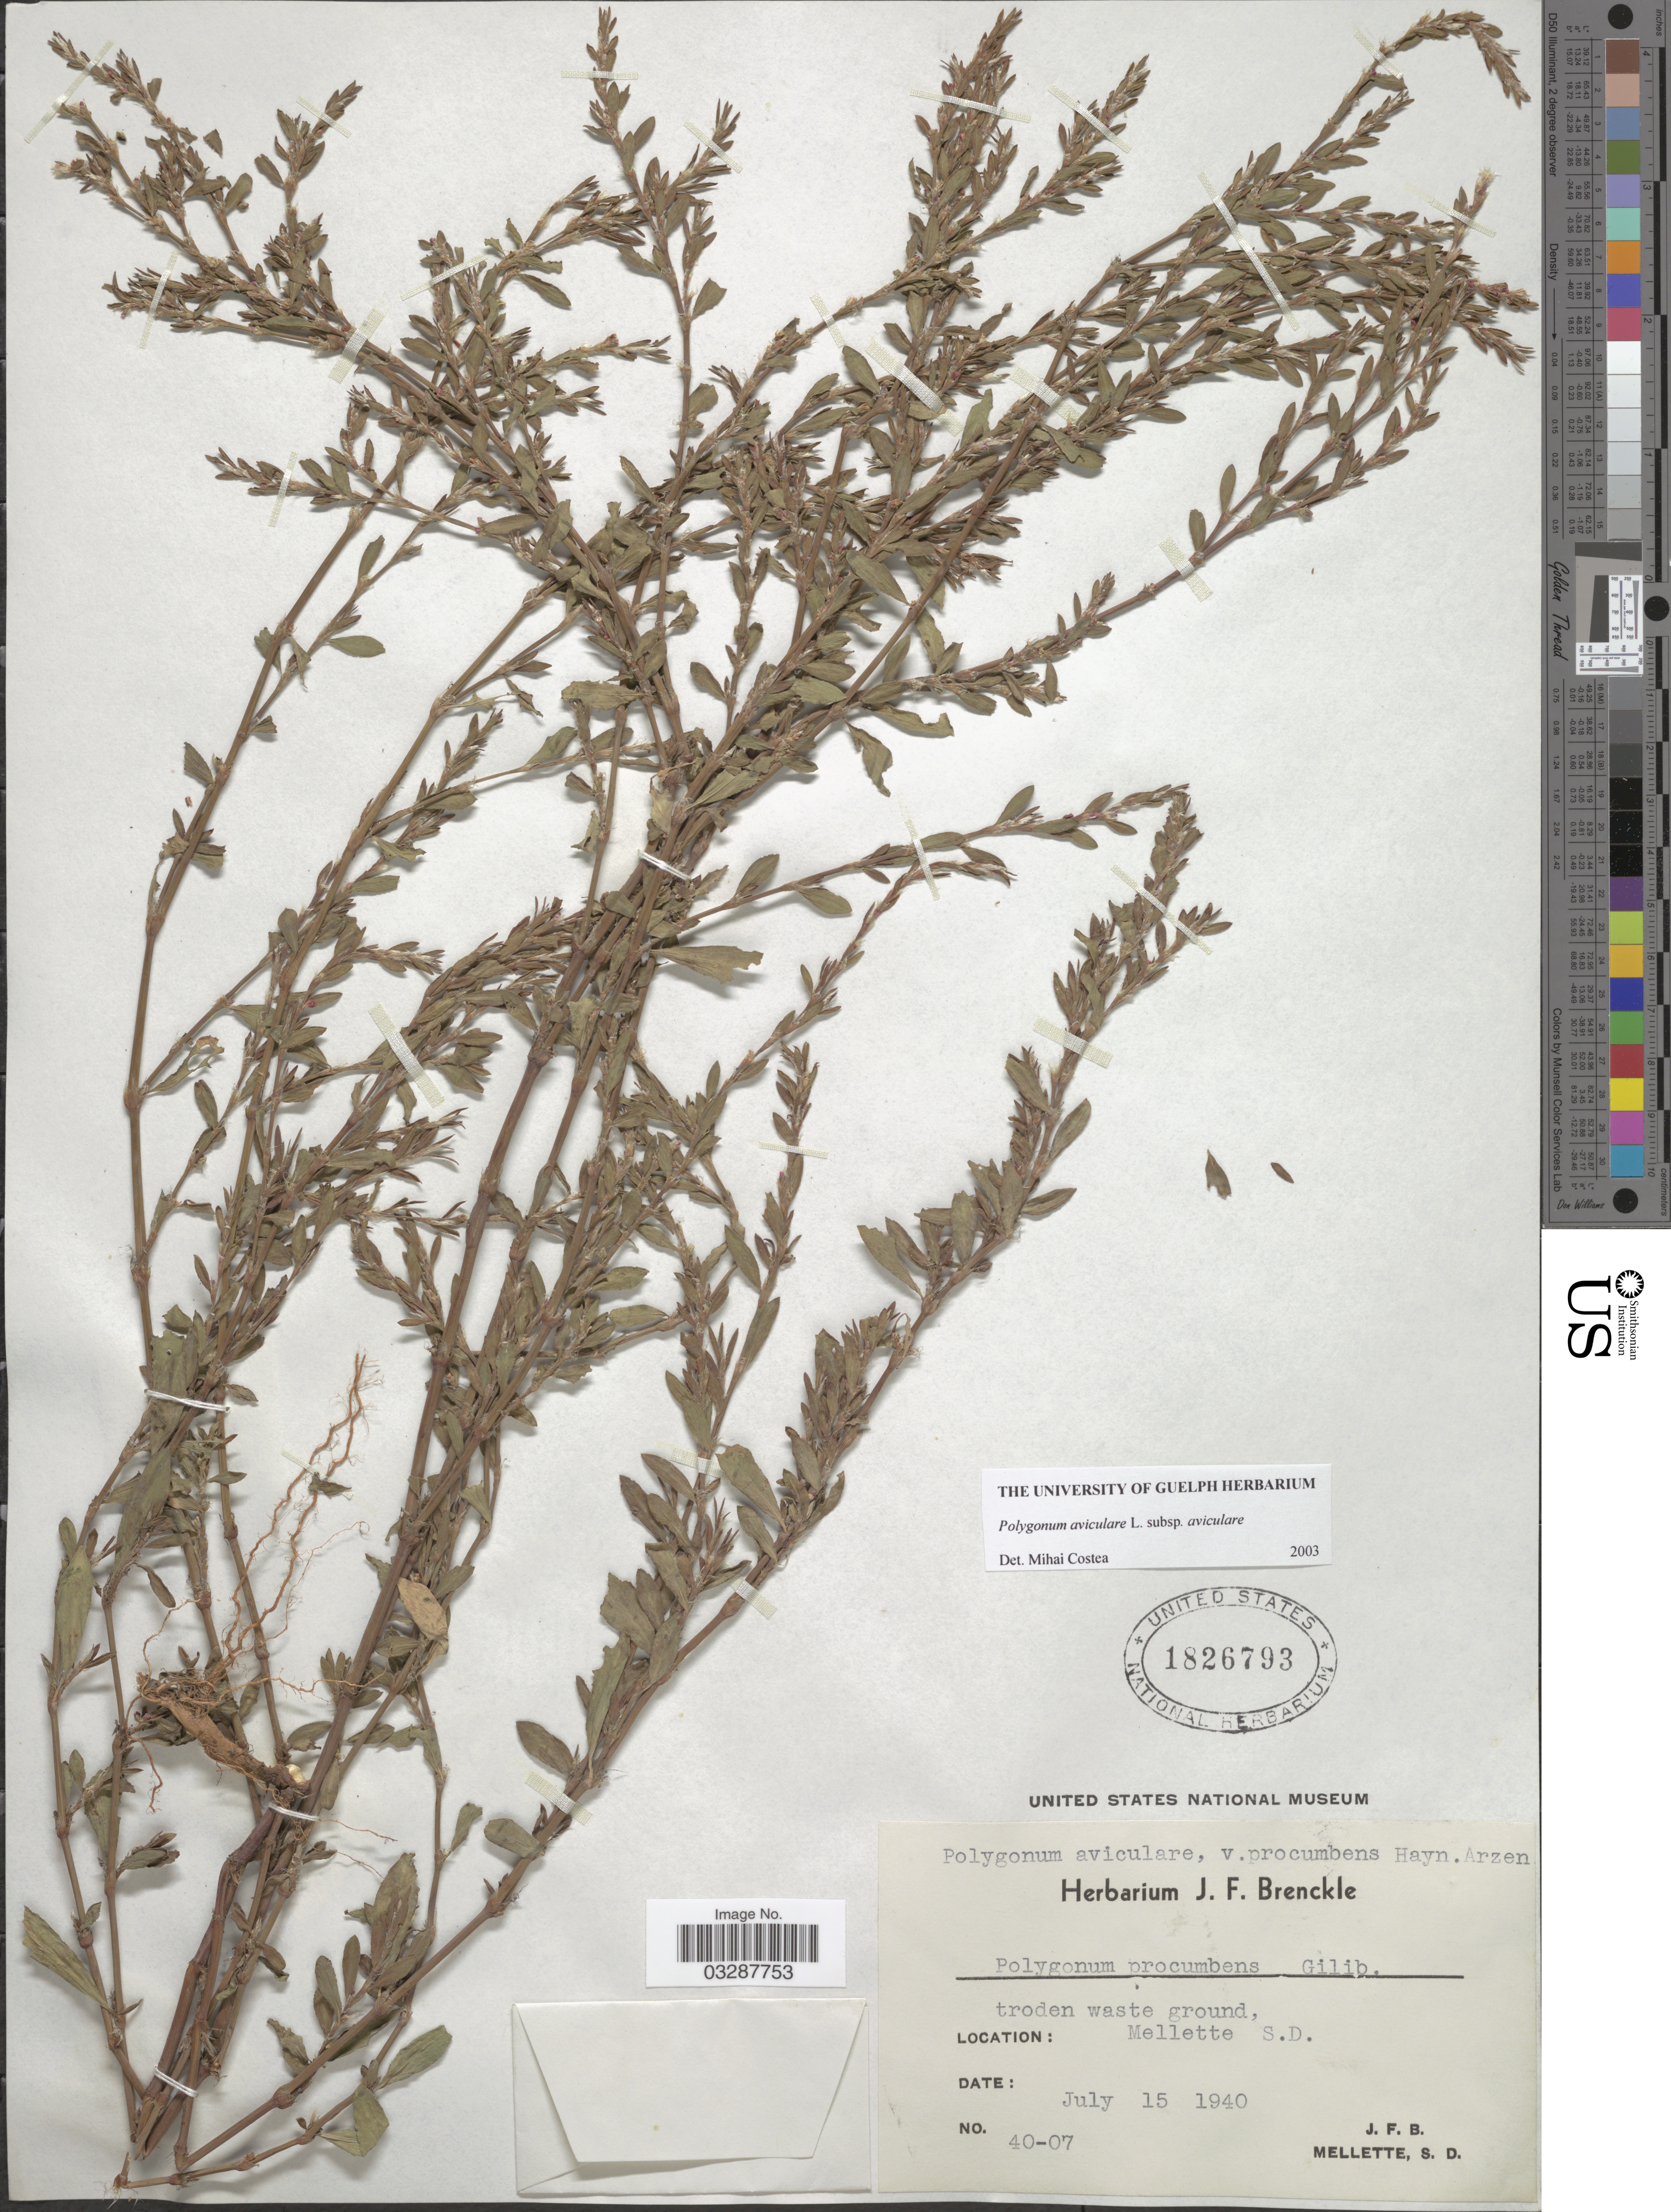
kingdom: Plantae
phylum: Tracheophyta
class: Magnoliopsida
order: Caryophyllales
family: Polygonaceae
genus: Polygonum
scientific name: Polygonum aviculare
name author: L.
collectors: J. Brenckle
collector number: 40-07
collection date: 1940-07-15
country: United States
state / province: South Dakota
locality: Mellette.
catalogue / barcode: US 1826793